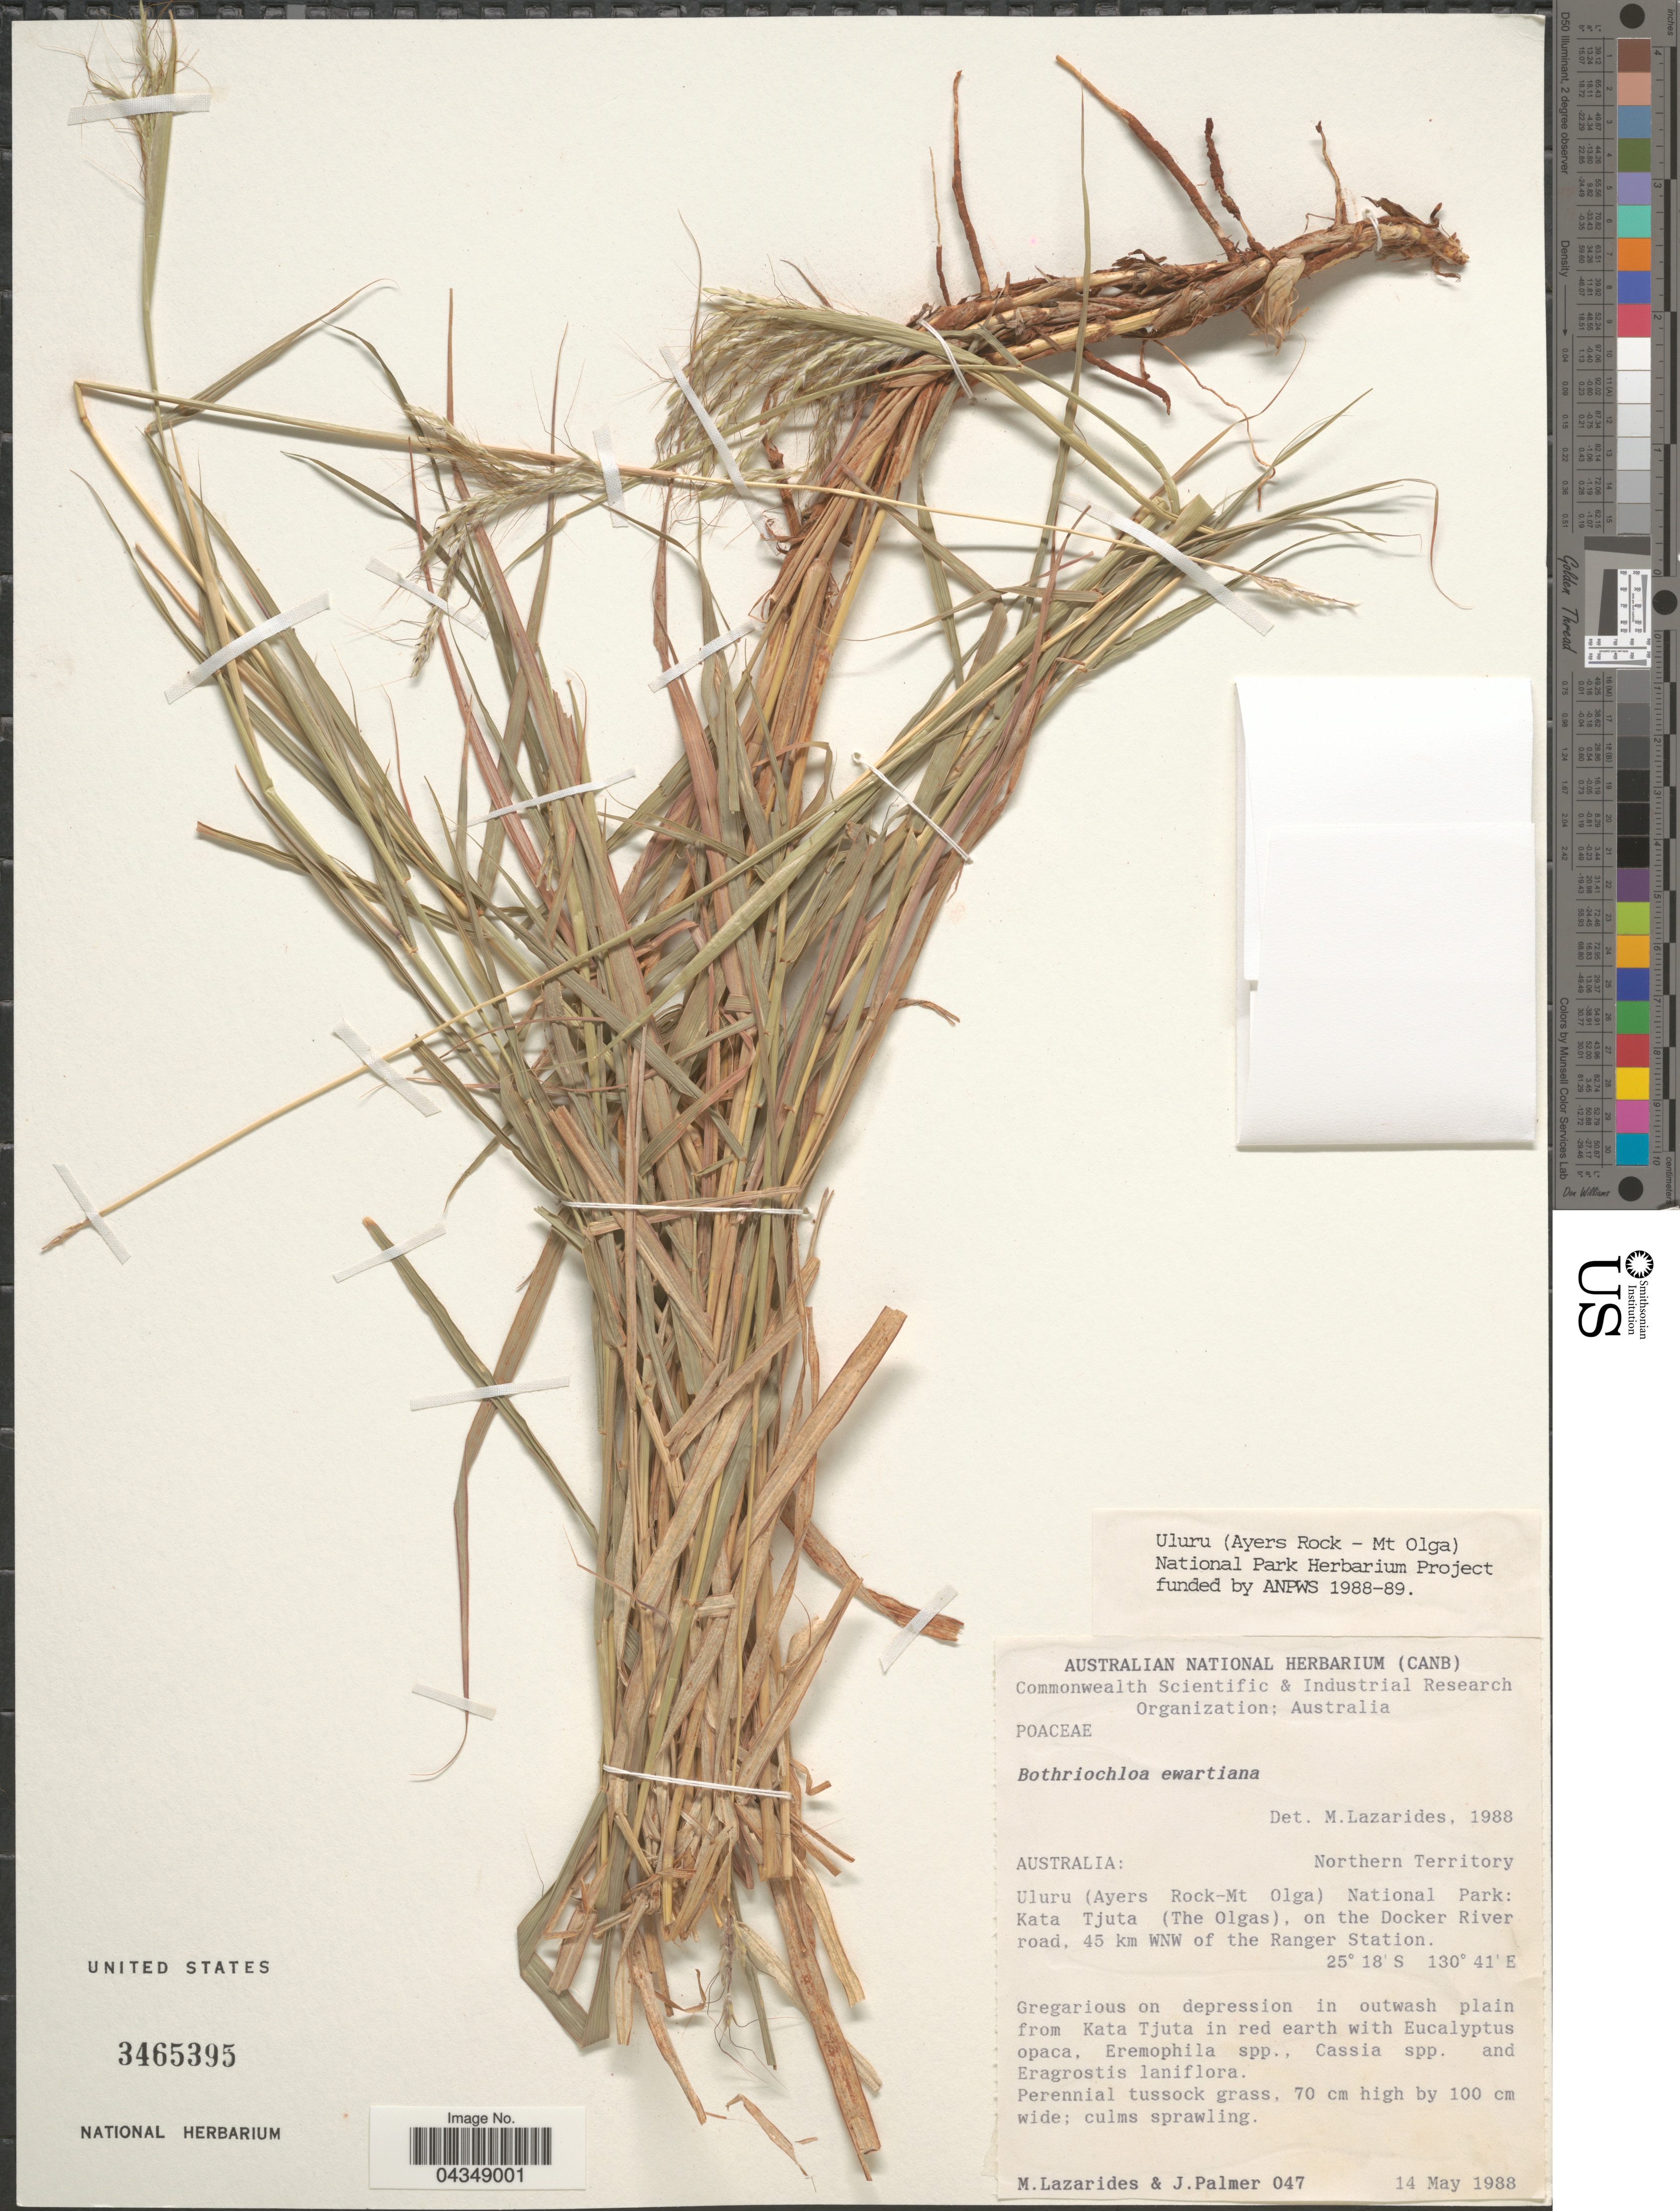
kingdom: Plantae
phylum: Tracheophyta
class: Liliopsida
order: Poales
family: Poaceae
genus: Bothriochloa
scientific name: Bothriochloa ewartiana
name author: (Domin) C. E. Hubb.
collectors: M. Lazarides & J. Palmer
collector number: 047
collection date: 1988-05-14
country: Australia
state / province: Northern Territory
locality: Uluru (Ayers Rock-Mt Olga) National Park: Kata Tjuta (The Olgas), on the Docker River road, 45 km WNW of the Ranger Station.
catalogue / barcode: US 3465395